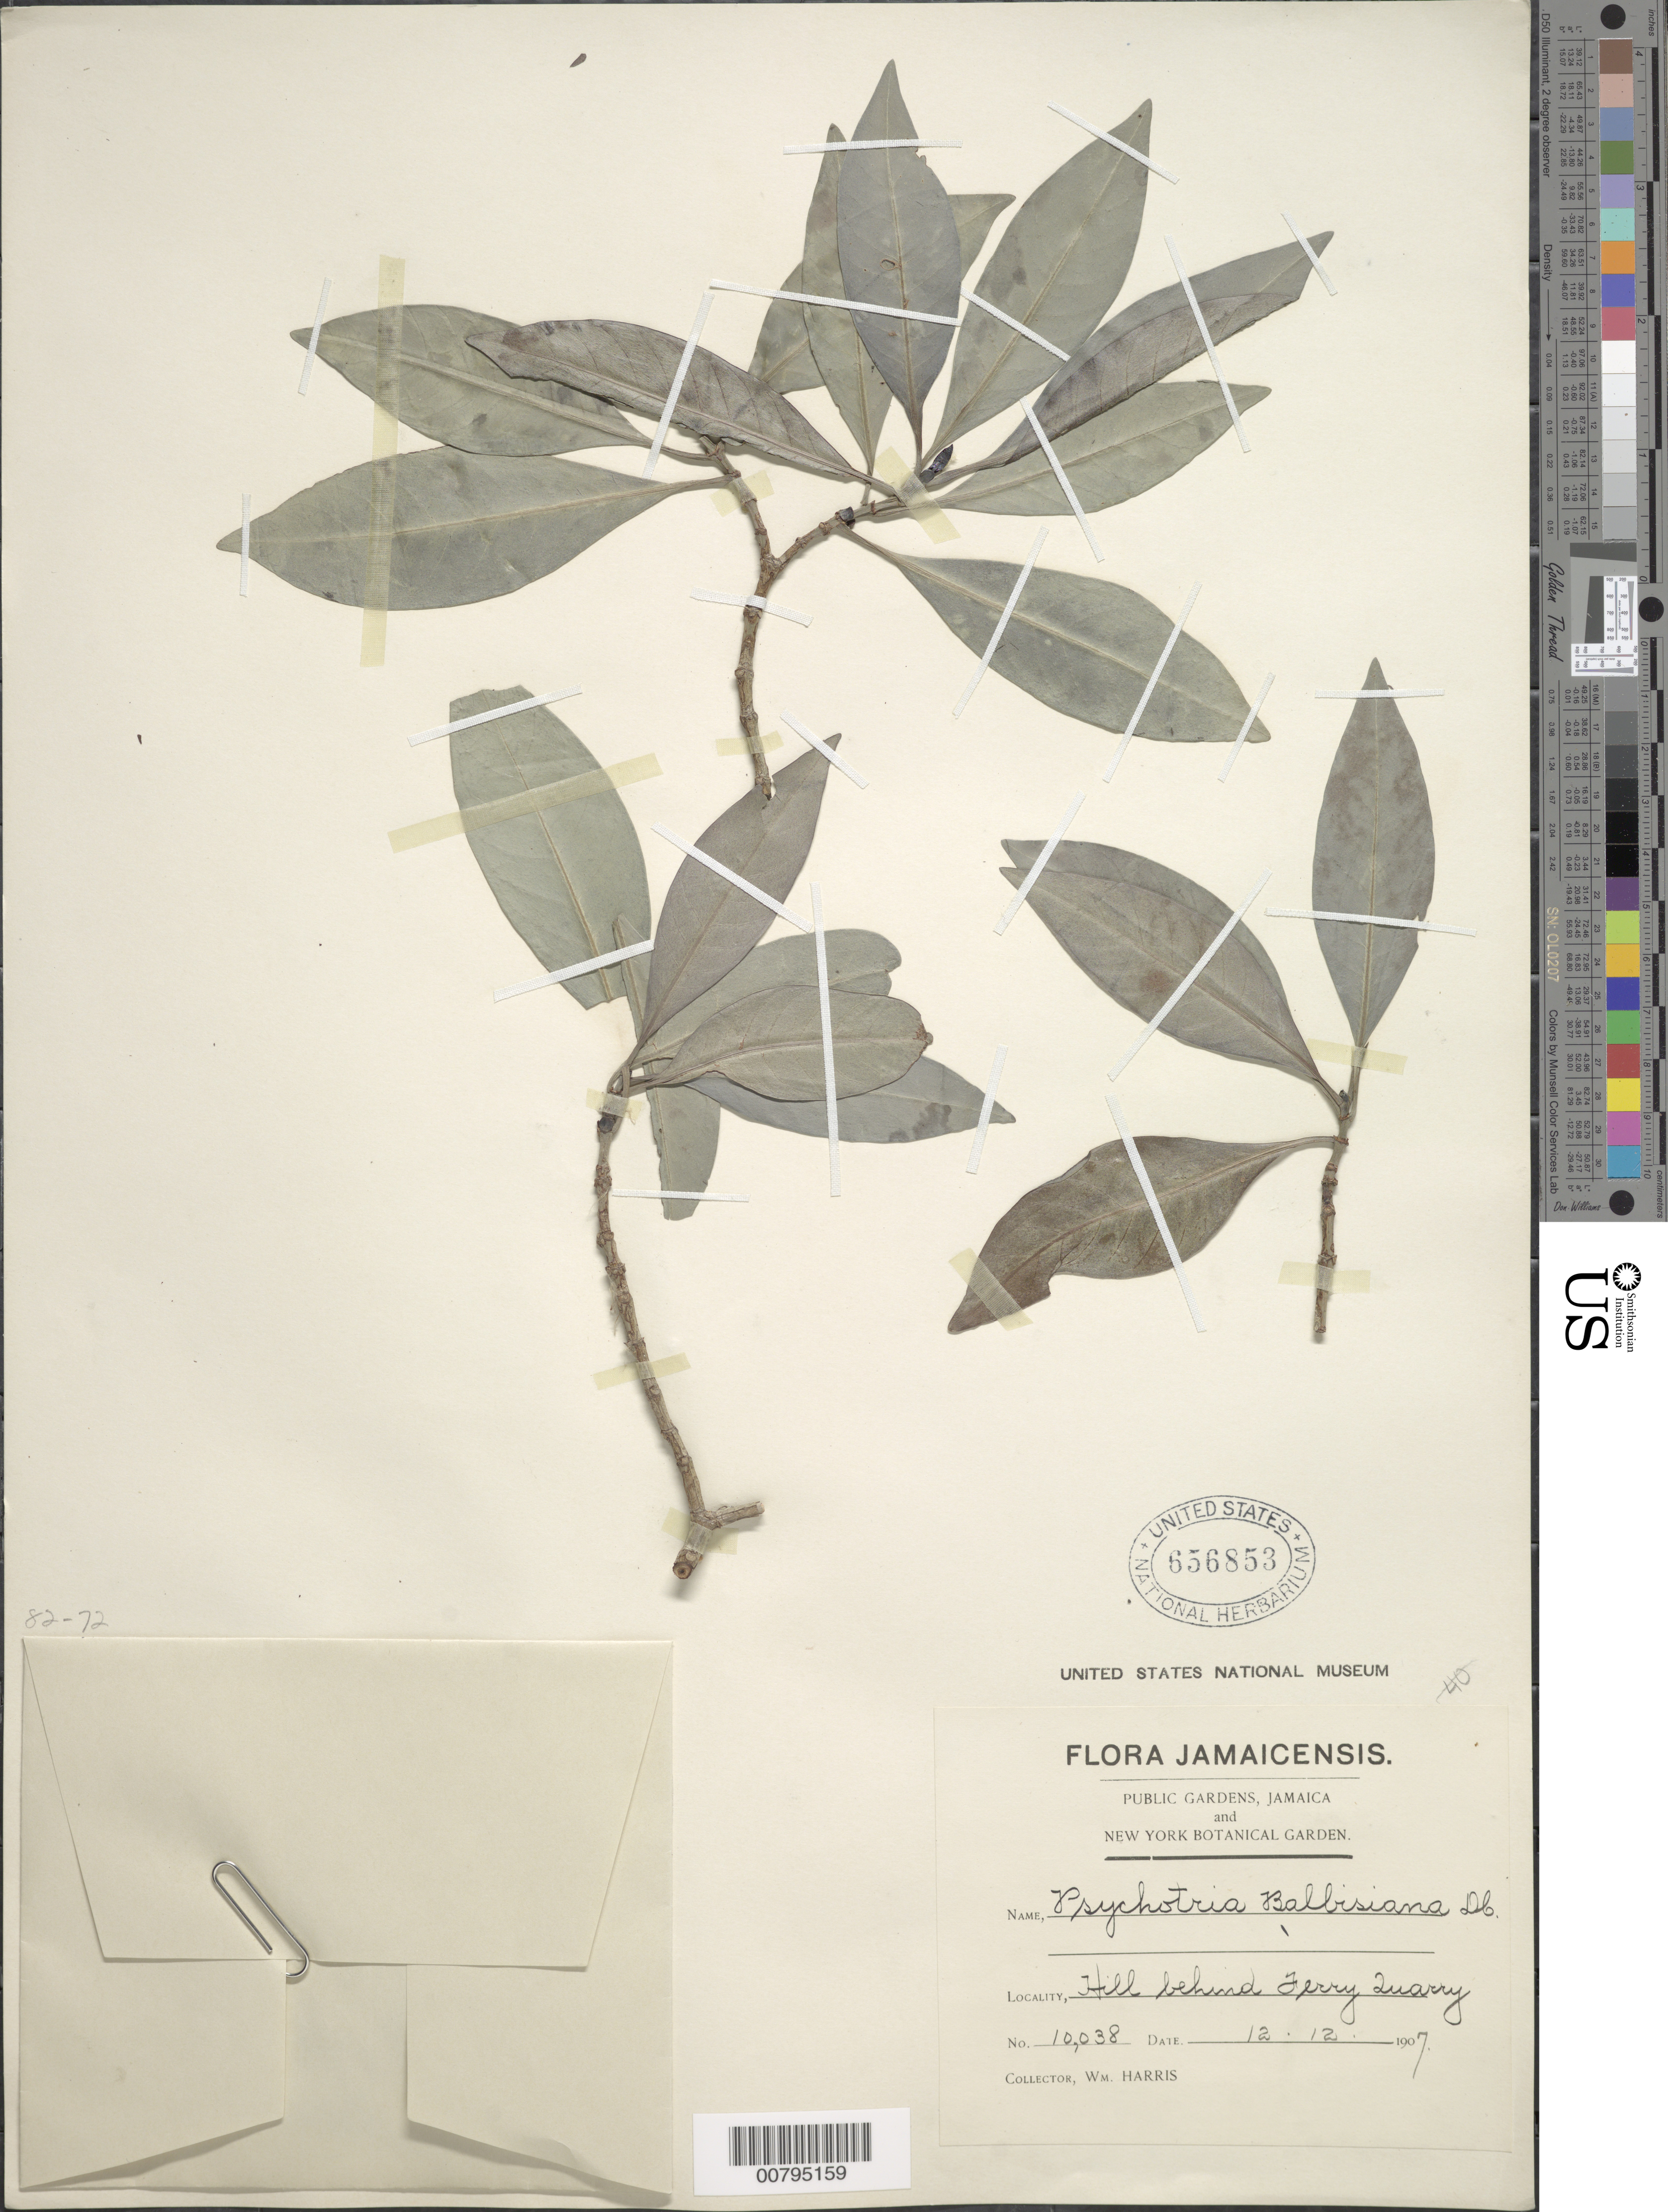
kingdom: Plantae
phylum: Tracheophyta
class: Magnoliopsida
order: Gentianales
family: Rubiaceae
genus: Psychotria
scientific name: Psychotria balbisiana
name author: DC.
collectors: W. H. Harris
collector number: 10038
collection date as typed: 12 Dec 1907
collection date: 1907-12-12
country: Jamaica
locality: Hill behind Ferry Quarry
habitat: Hill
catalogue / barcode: US 656853